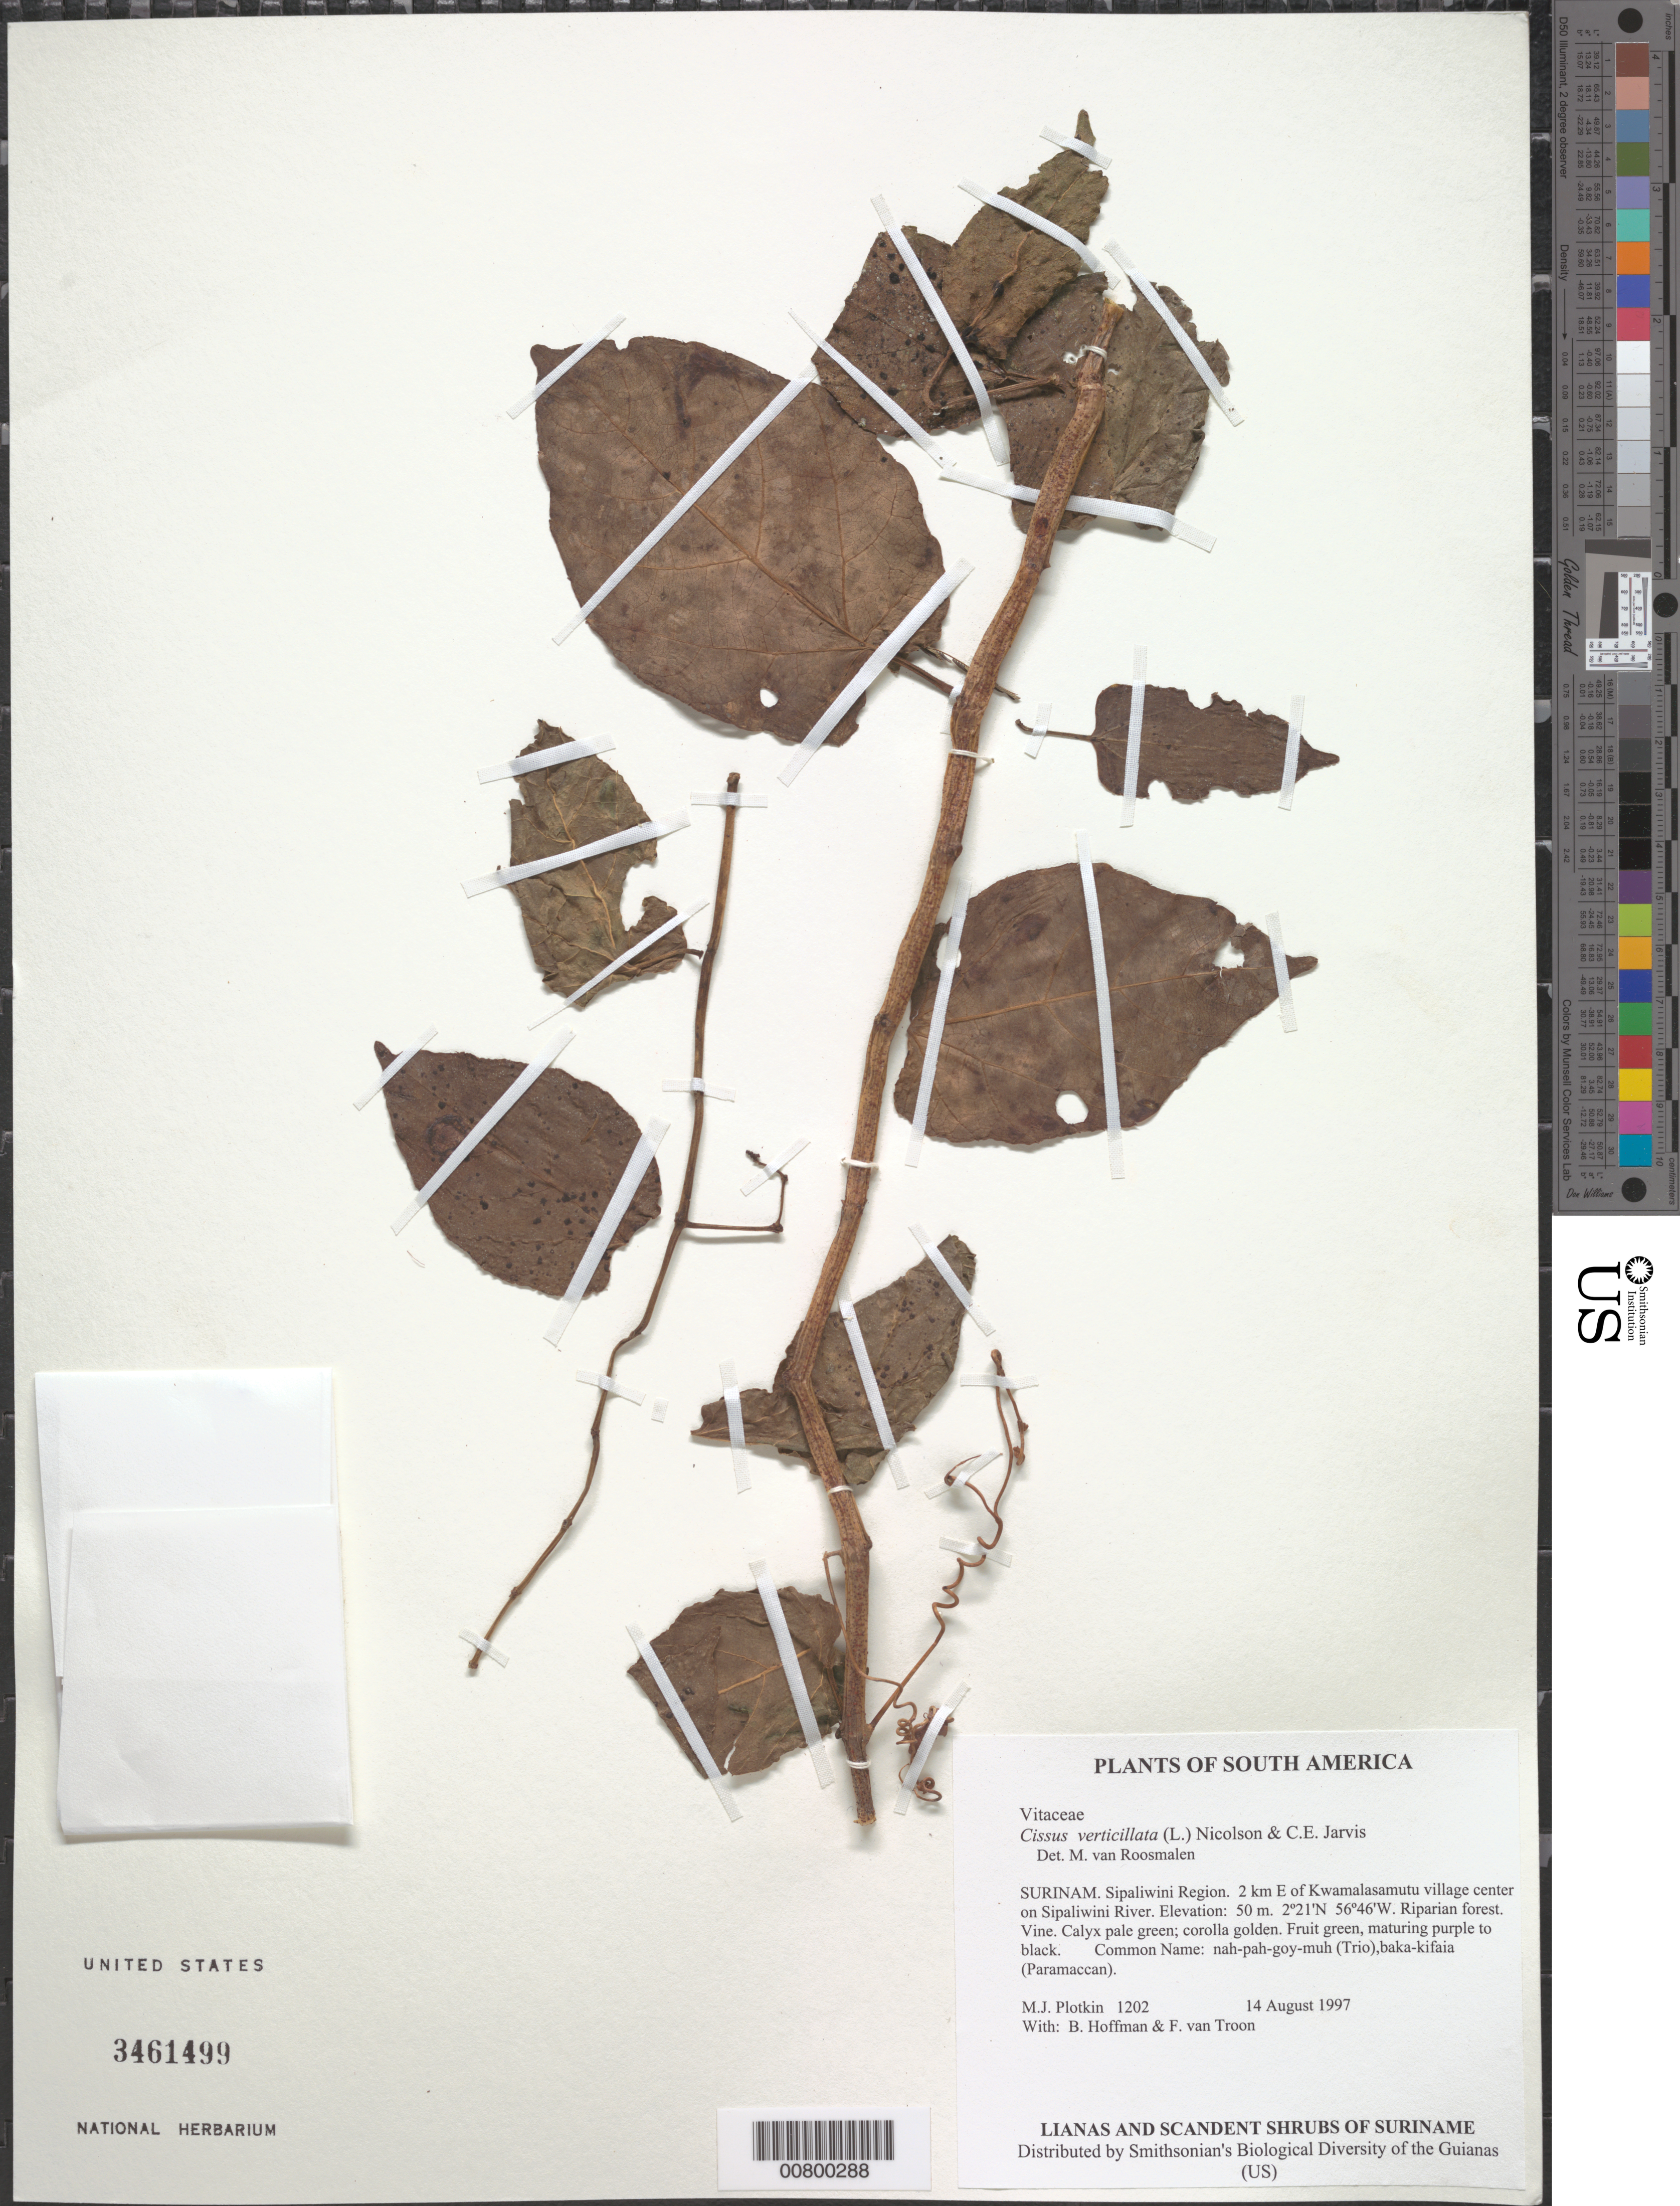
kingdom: Plantae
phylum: Tracheophyta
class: Magnoliopsida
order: Vitales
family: Vitaceae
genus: Cissus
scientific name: Cissus verticillata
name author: (L.) Nicolson & C.E. Jarvis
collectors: M. Plotkin, B. Hoffman & F. Van Troon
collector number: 1202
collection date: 1997-08-14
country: Suriname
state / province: Sipaliwini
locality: Sipaliwini Region. 2 km E of Kwamalasamutu village center on Sipaliwini River. Riparian forest.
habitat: Riparian forest.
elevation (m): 50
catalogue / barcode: US 3461499